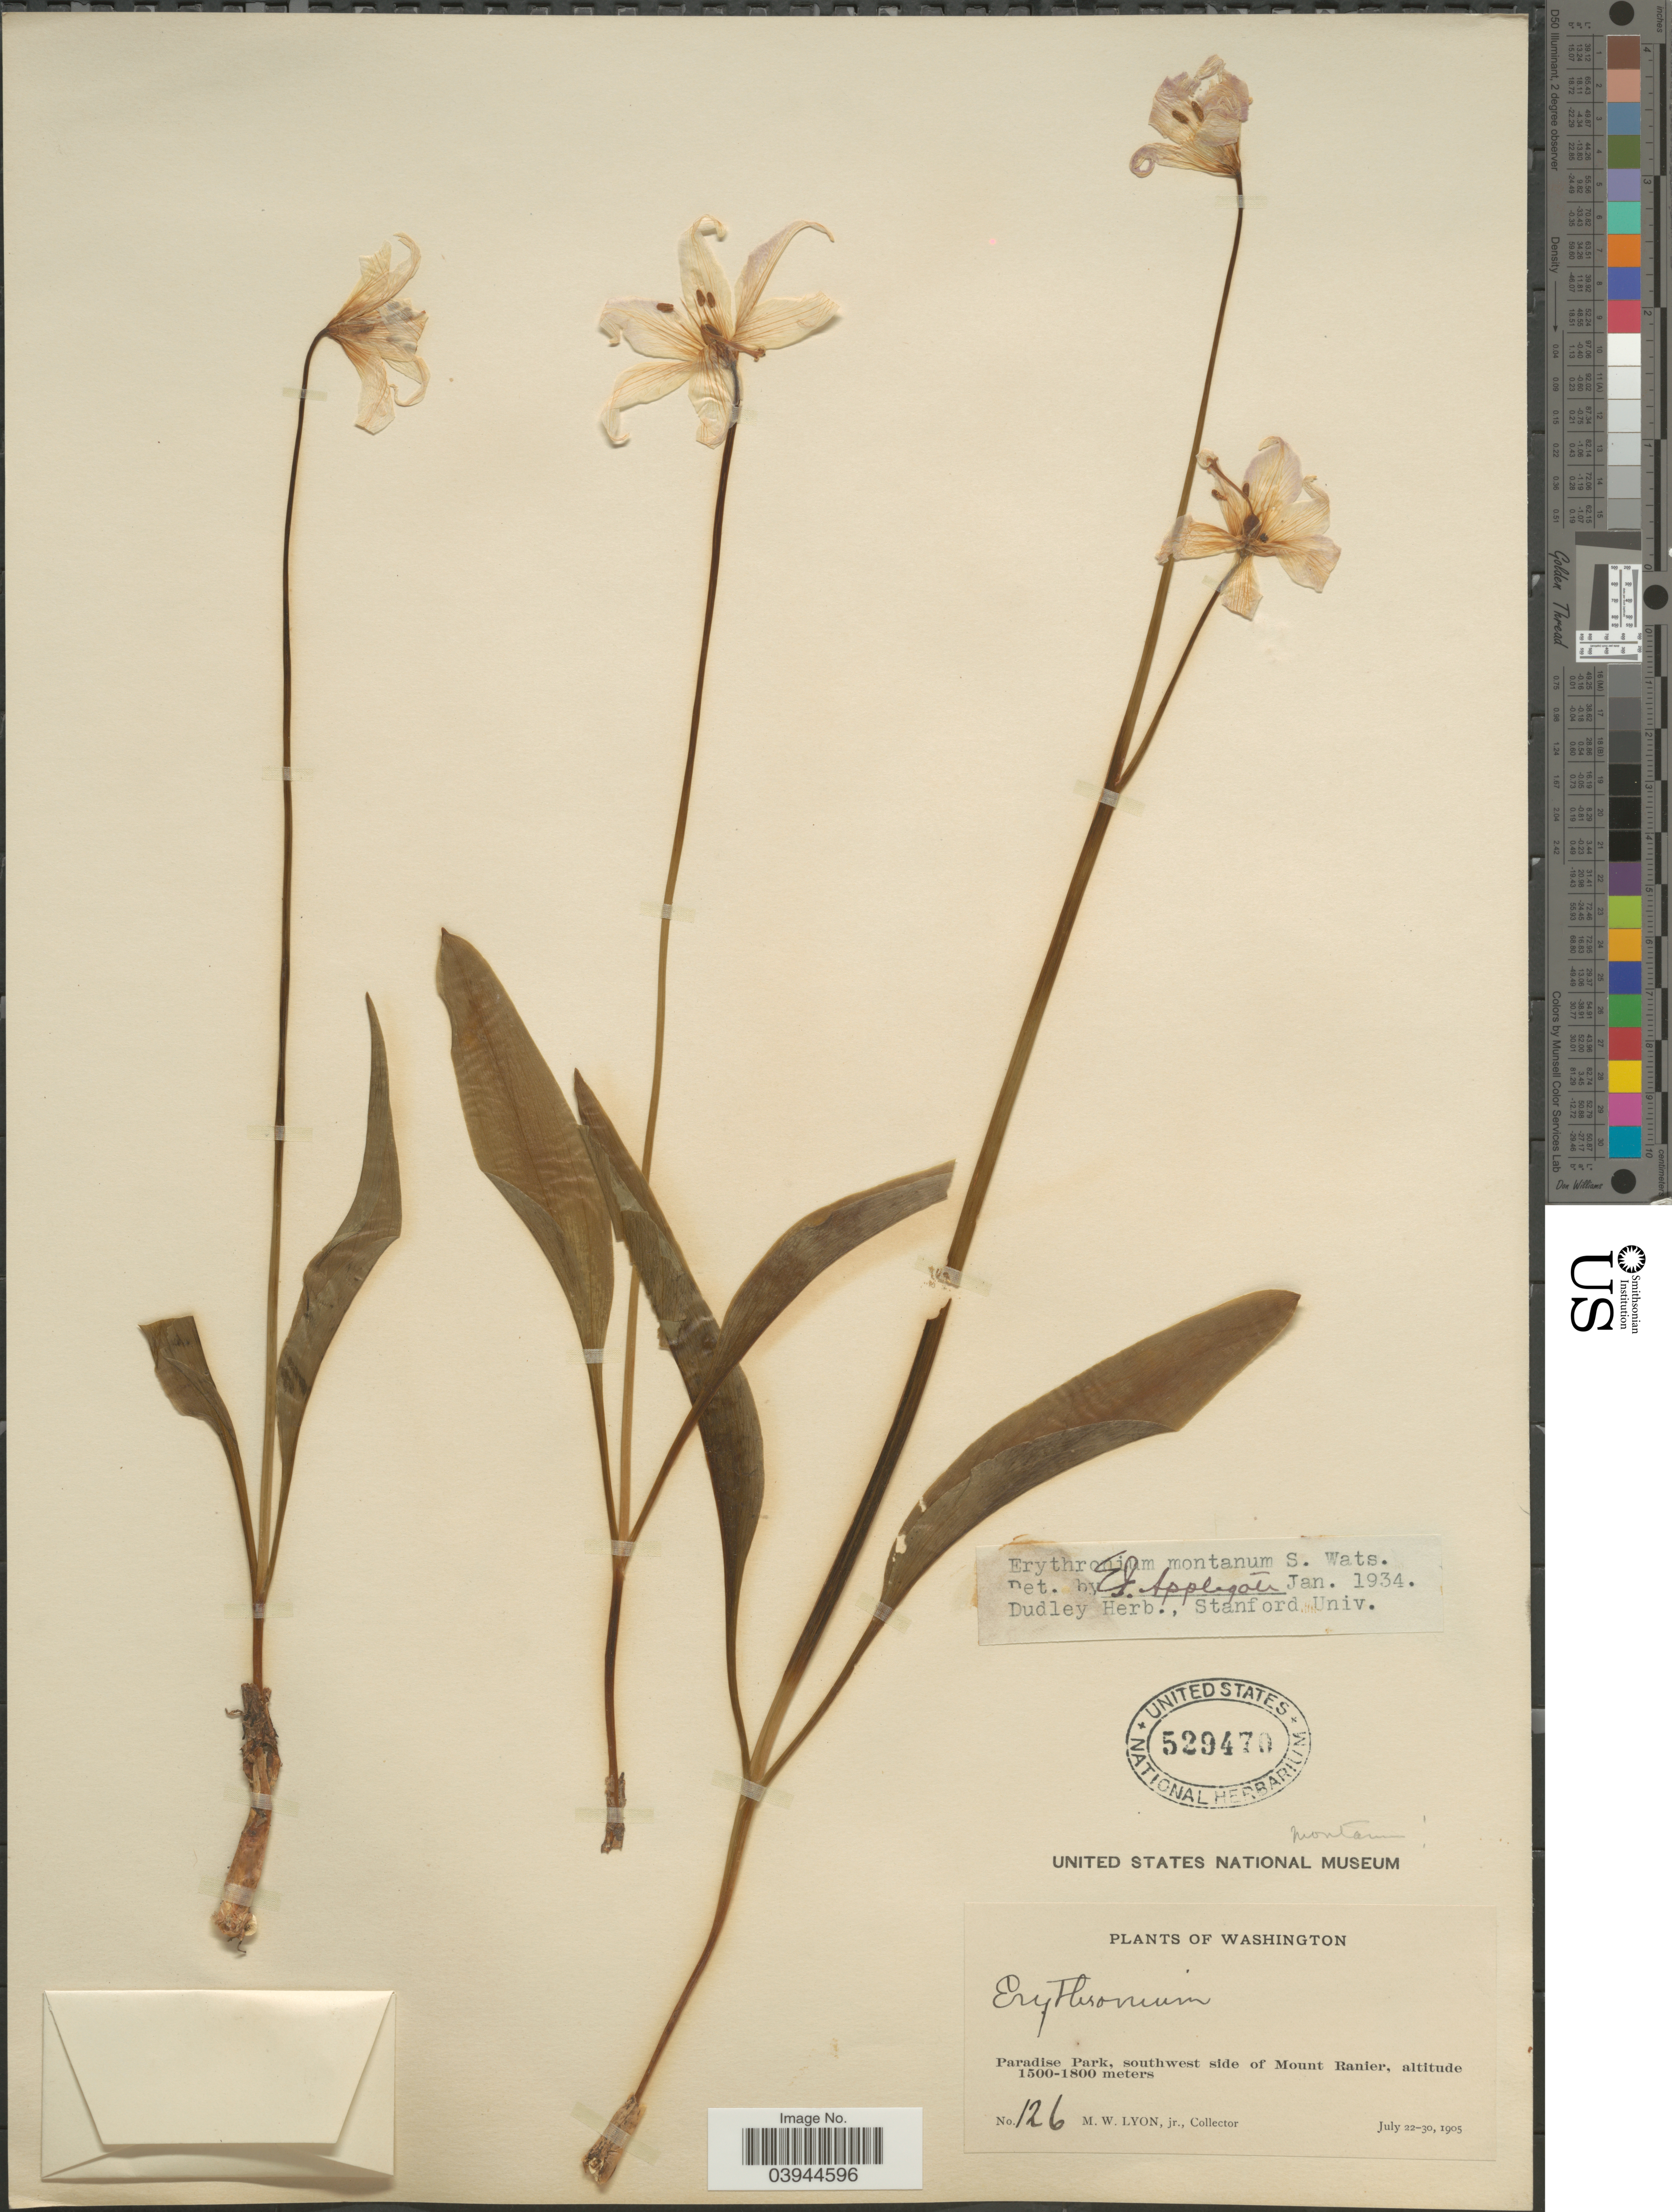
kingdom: Plantae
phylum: Tracheophyta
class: Liliopsida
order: Liliales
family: Liliaceae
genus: Erythronium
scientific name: Erythronium montanum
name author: S. Watson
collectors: M. Lyon Jr.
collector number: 126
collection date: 1905-07-22/1905-07-30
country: United States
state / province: Washington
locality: Paradise Park, southwest side of Mount Ranier.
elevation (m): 1500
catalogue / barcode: US 529470